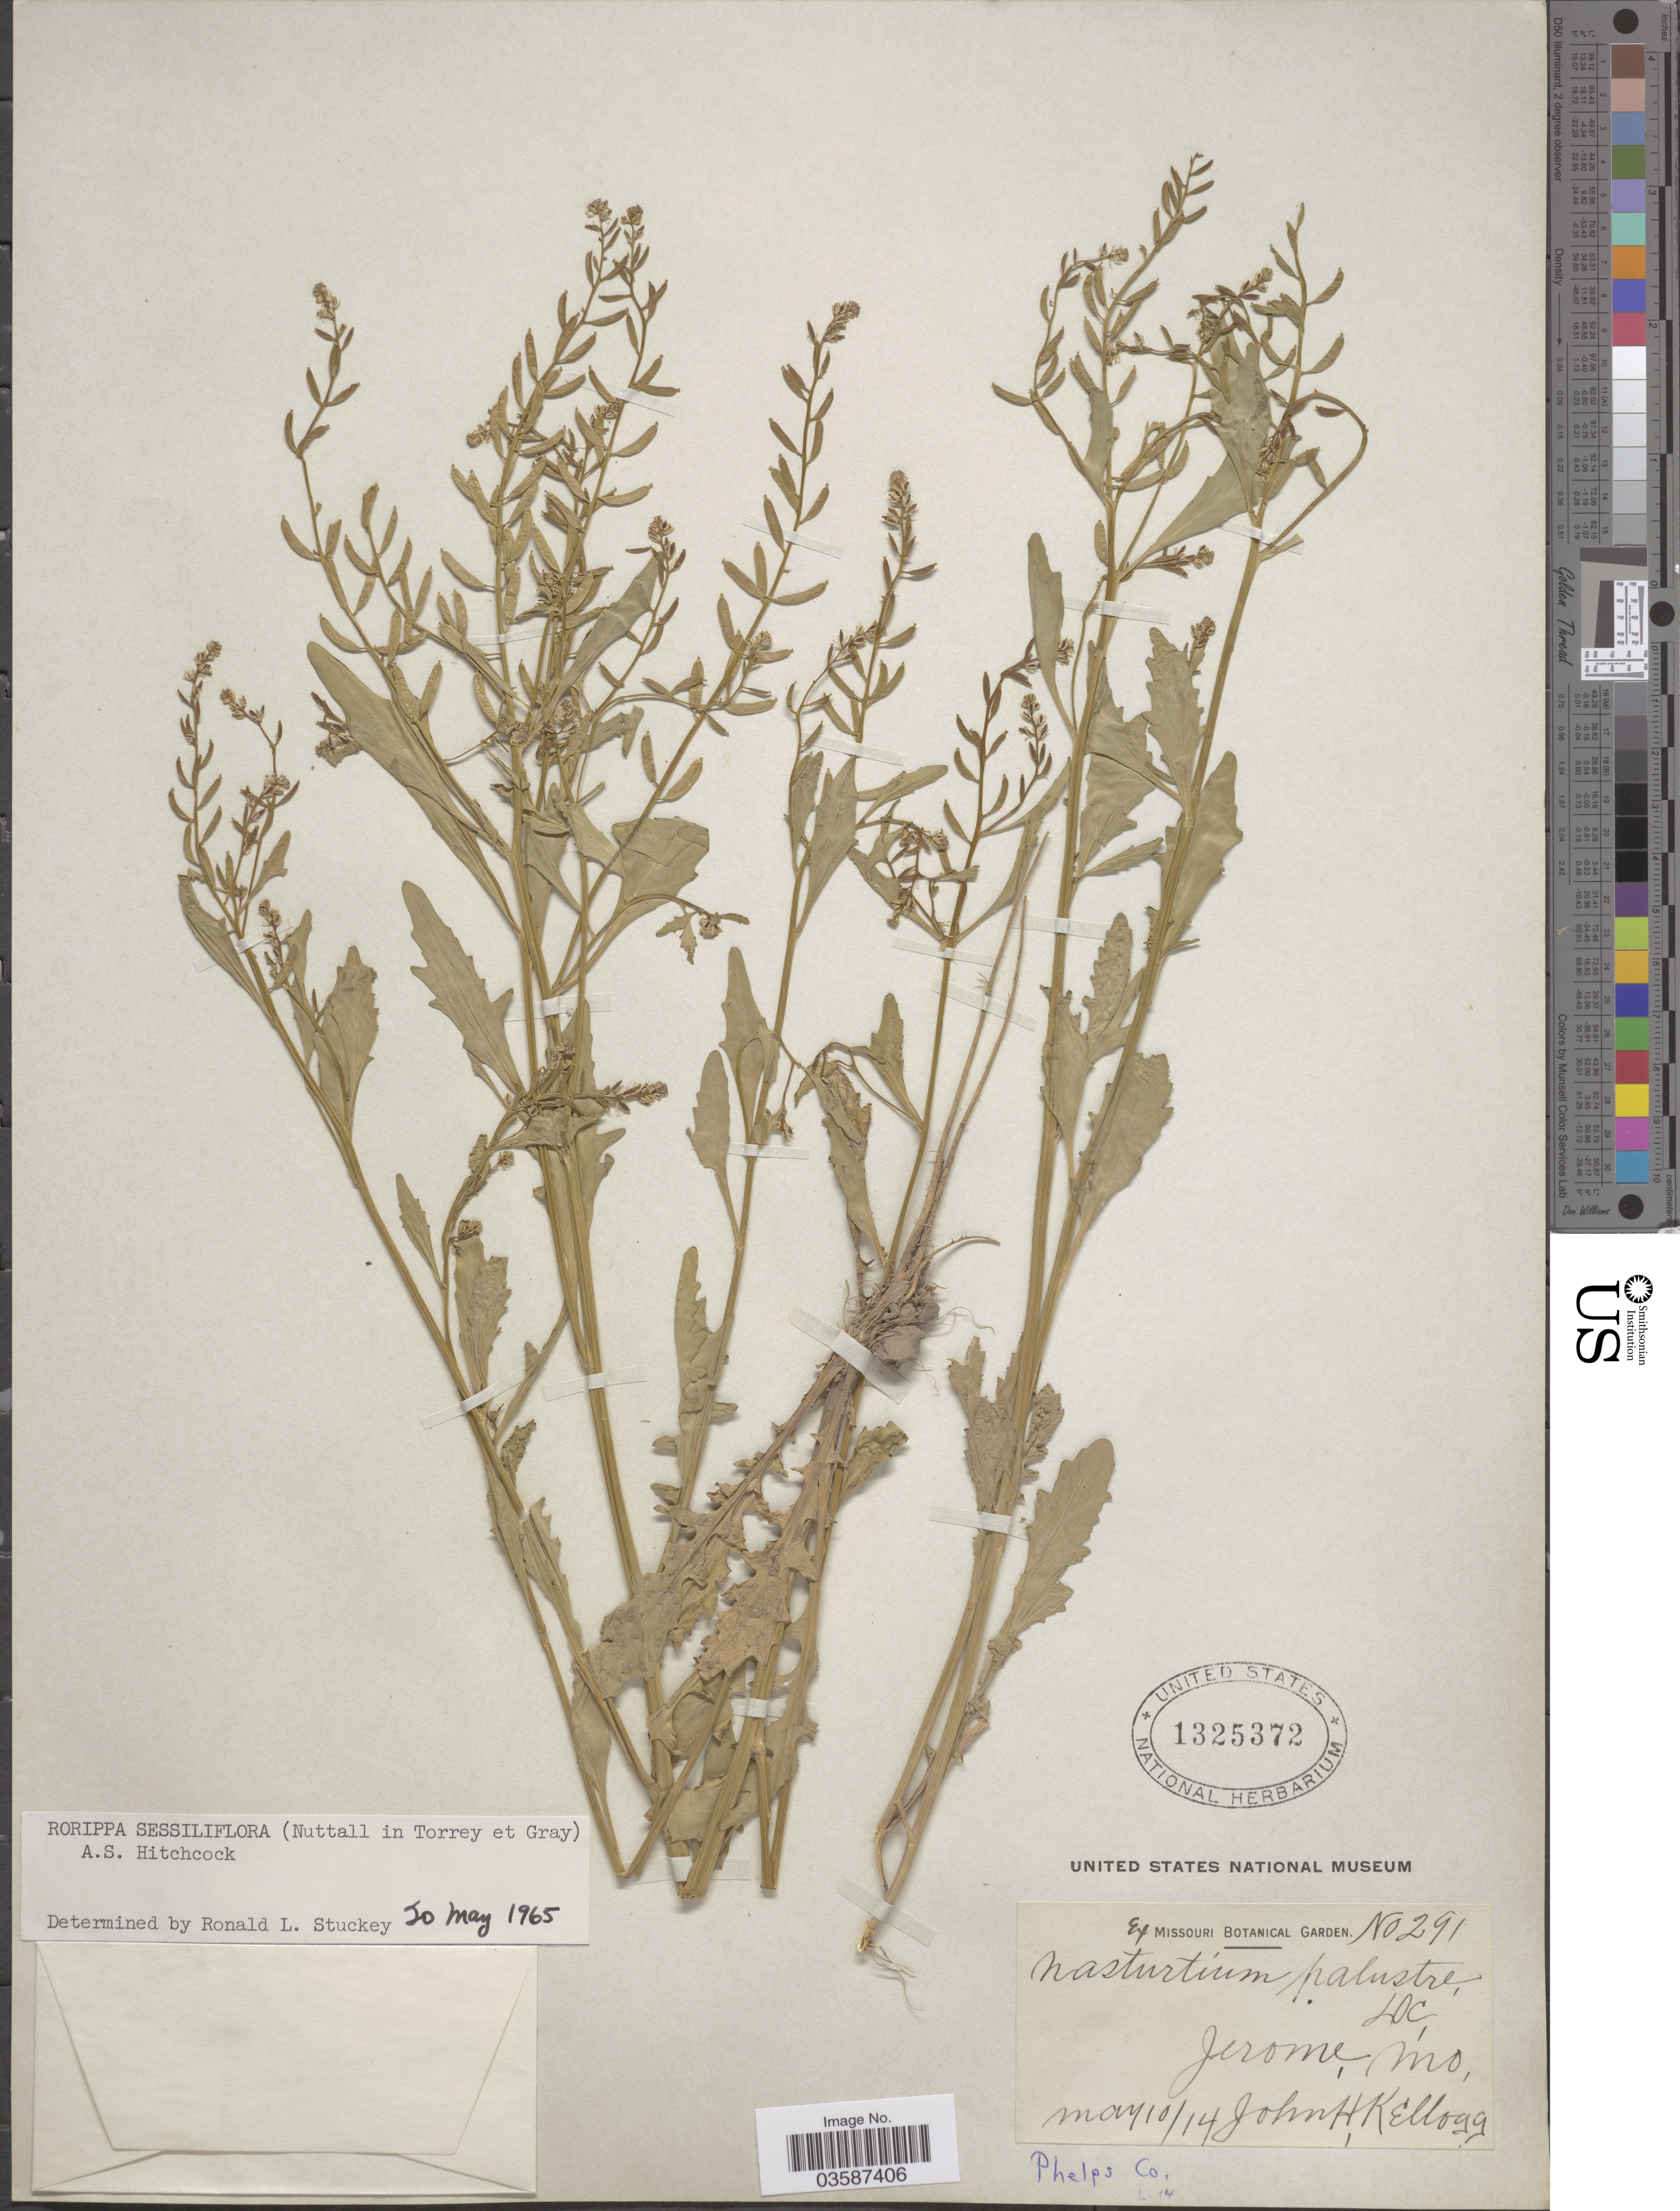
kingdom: Plantae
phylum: Tracheophyta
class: Magnoliopsida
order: Brassicales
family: Brassicaceae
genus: Rorippa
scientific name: Rorippa sessiliflora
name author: (Nutt.) Hitchc.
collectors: J. H. Kellogg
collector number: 291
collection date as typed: Transcribed d/m/y: 10/5/14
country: United States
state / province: Missouri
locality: Jerome, Mo. Phelps Co.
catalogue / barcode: US 1325372